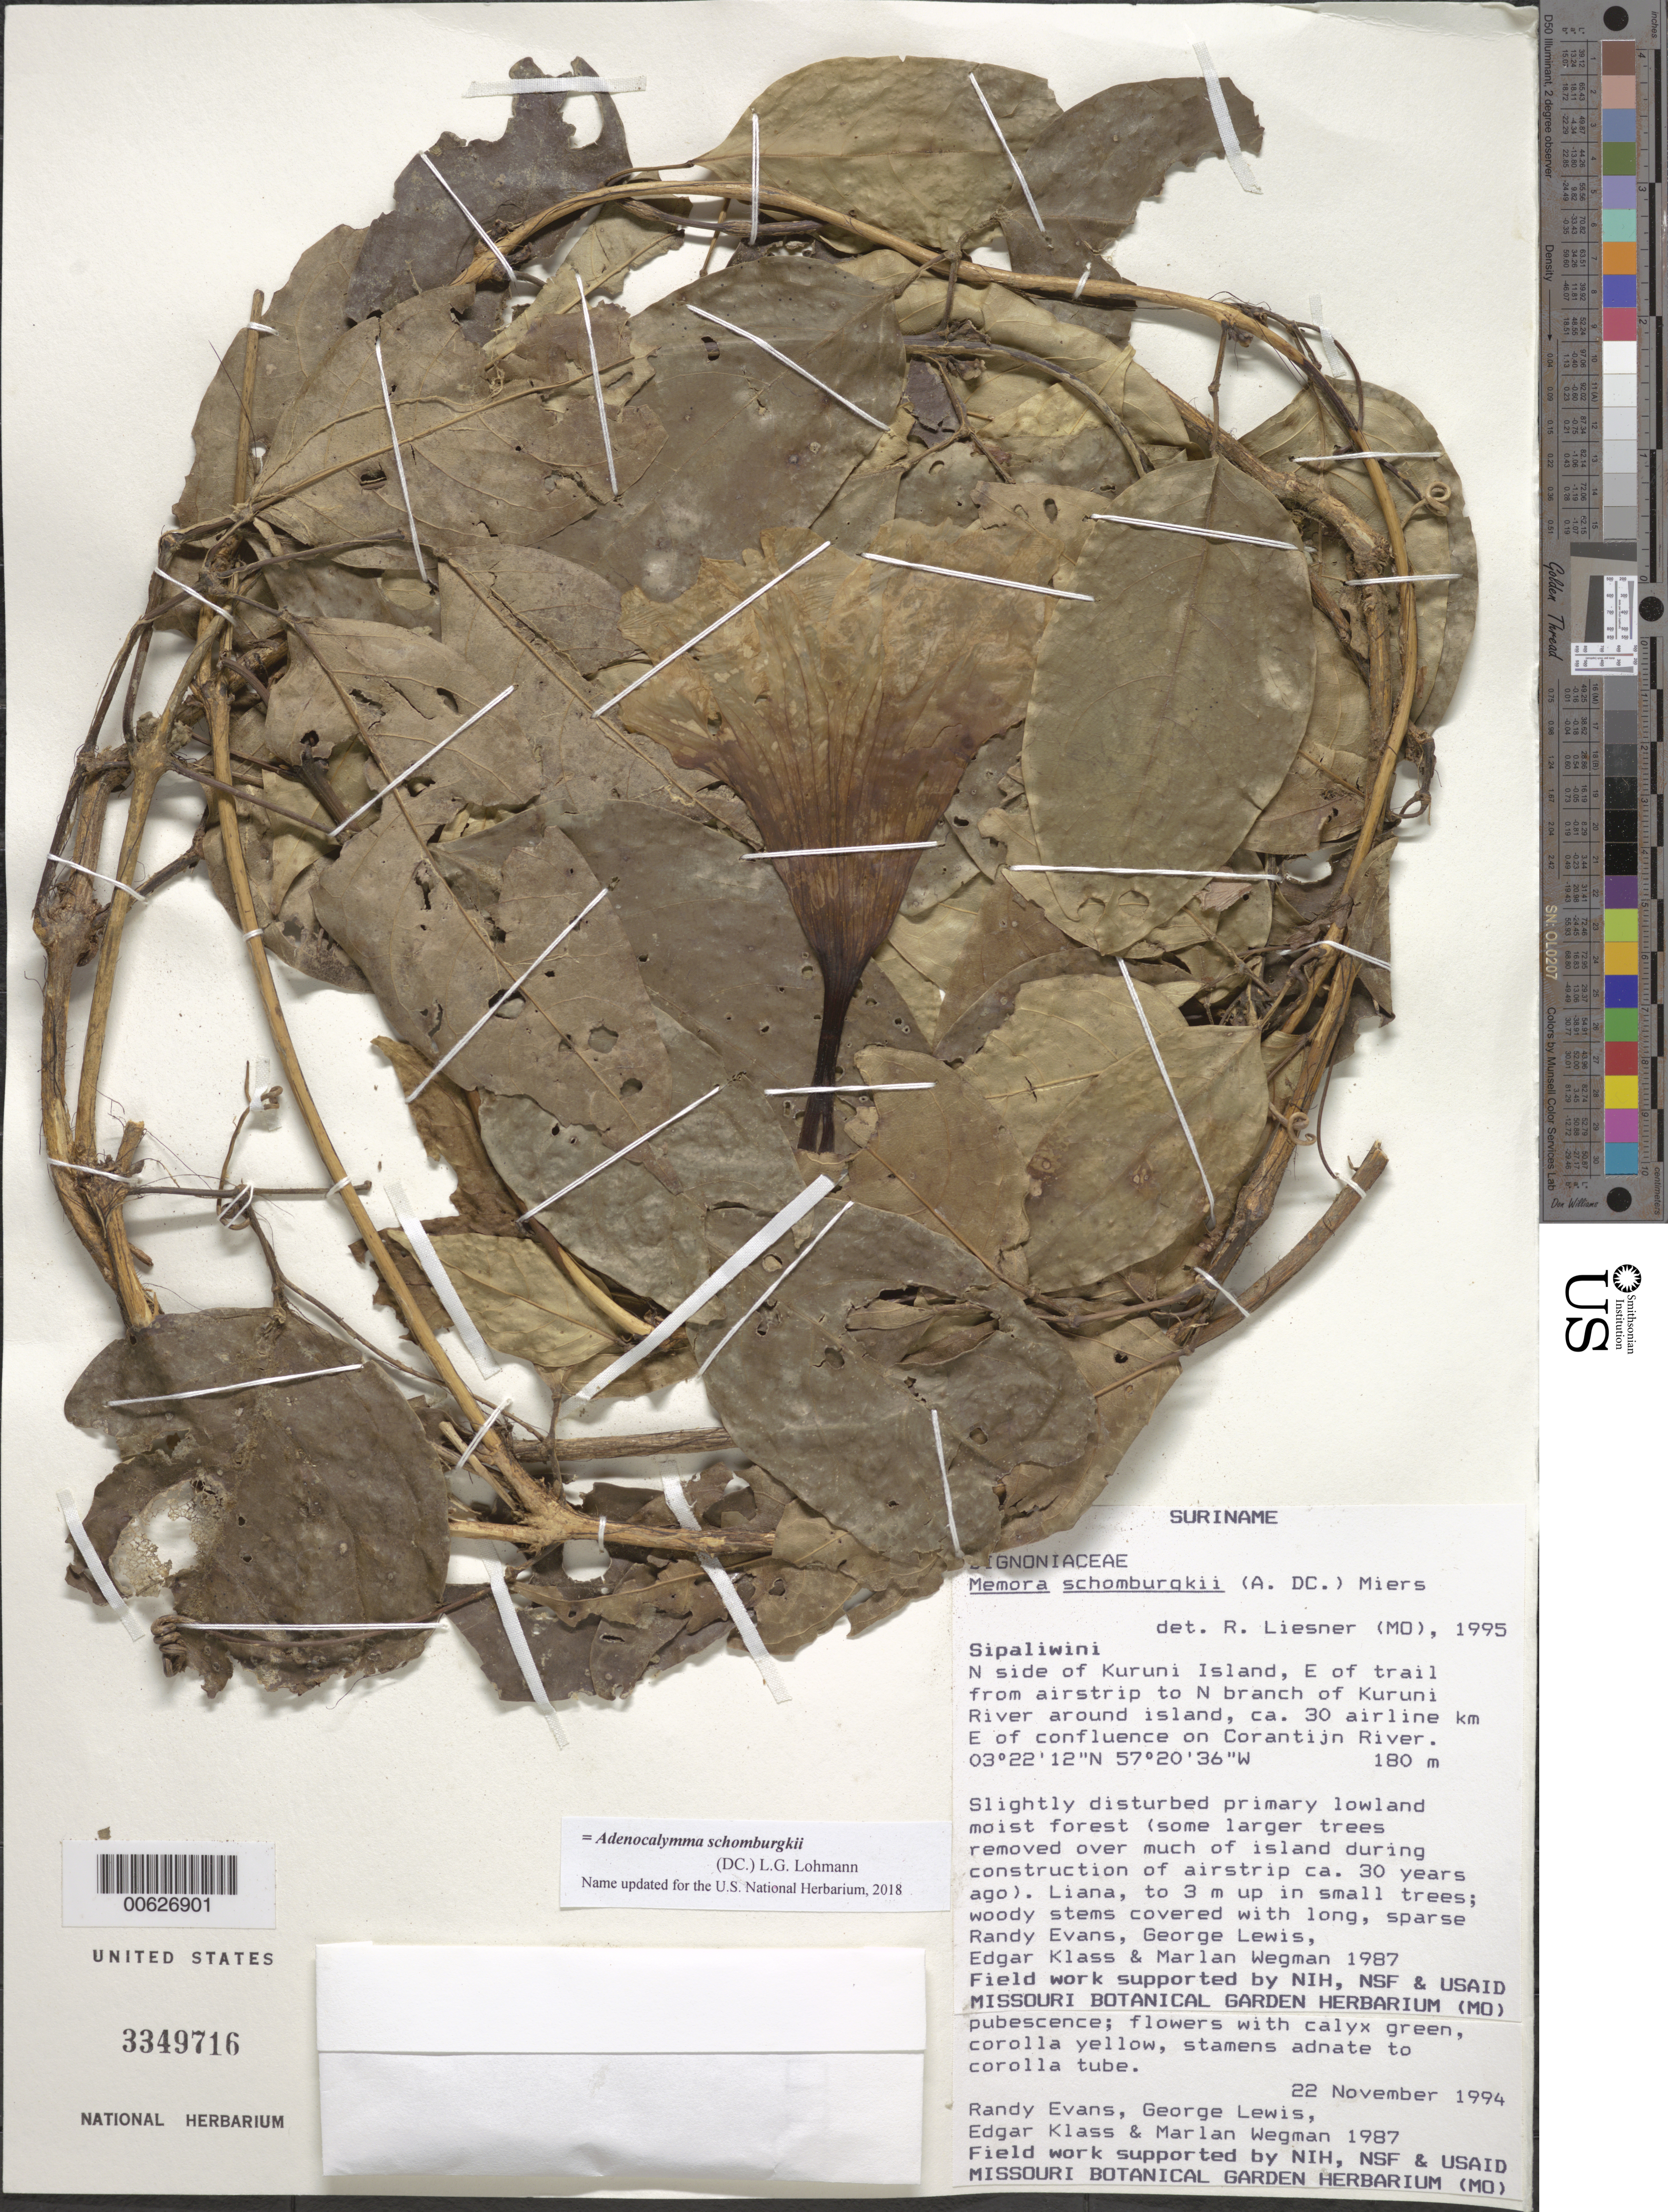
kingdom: Plantae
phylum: Tracheophyta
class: Magnoliopsida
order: Lamiales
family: Bignoniaceae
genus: Adenocalymma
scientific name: Adenocalymma schomburgkii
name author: (DC.) L.G. Lohmann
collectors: R. Evans, G. Lewis, E. Klass & M. Wegman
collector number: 1987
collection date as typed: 22-Nov-94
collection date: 1994-11-22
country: Suriname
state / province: Sipaliwini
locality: Kuruni Island, N side, E of trail from airstrip to N branch of Kuruni R., ca 30 airline km E of confluence on Corantijn R.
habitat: Slightly disturbed primary lowland moist forest (some large tree removed over much of island during construction of airstrip ca 30 years ago)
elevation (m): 180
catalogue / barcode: US 3349716